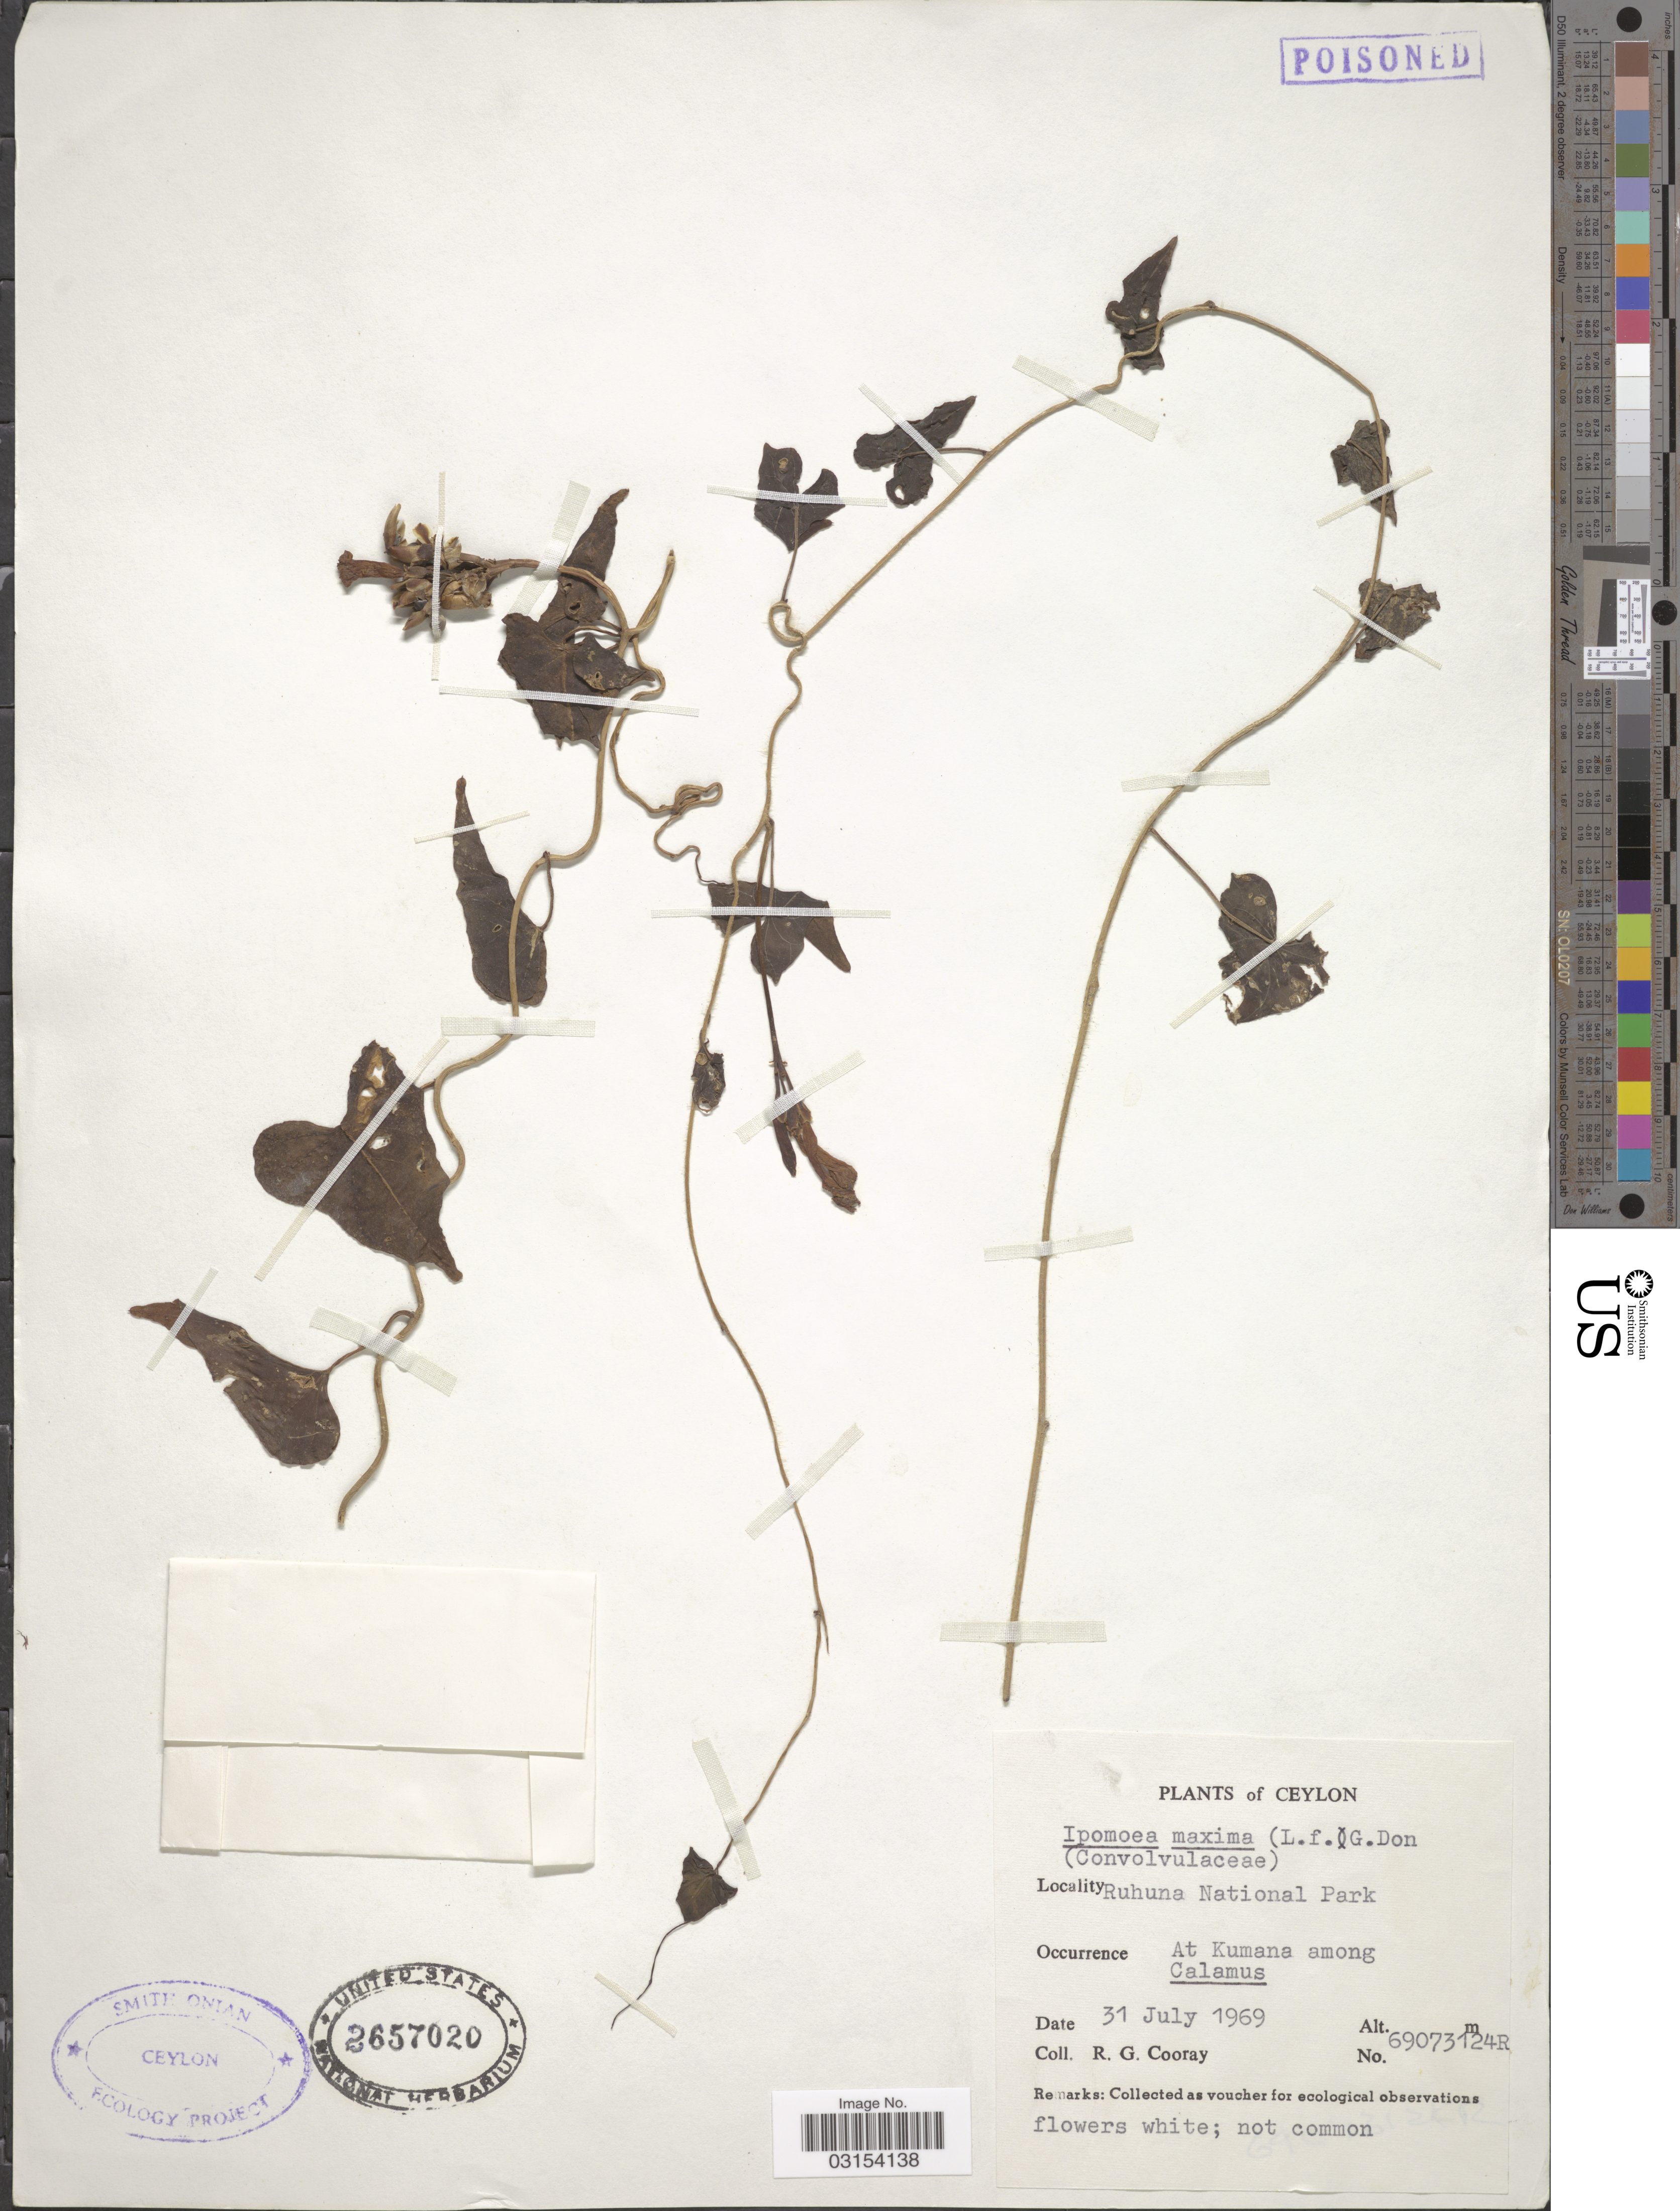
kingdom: Plantae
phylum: Tracheophyta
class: Magnoliopsida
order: Solanales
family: Convolvulaceae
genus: Ipomoea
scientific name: Ipomoea sepiaria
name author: Koenig ex Roxb.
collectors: R. Cooray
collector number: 69073124R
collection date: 1969-07-31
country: Sri Lanka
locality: Ceylon, Ruhuna National Park, At Kumana among Calamus.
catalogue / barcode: US 2657020